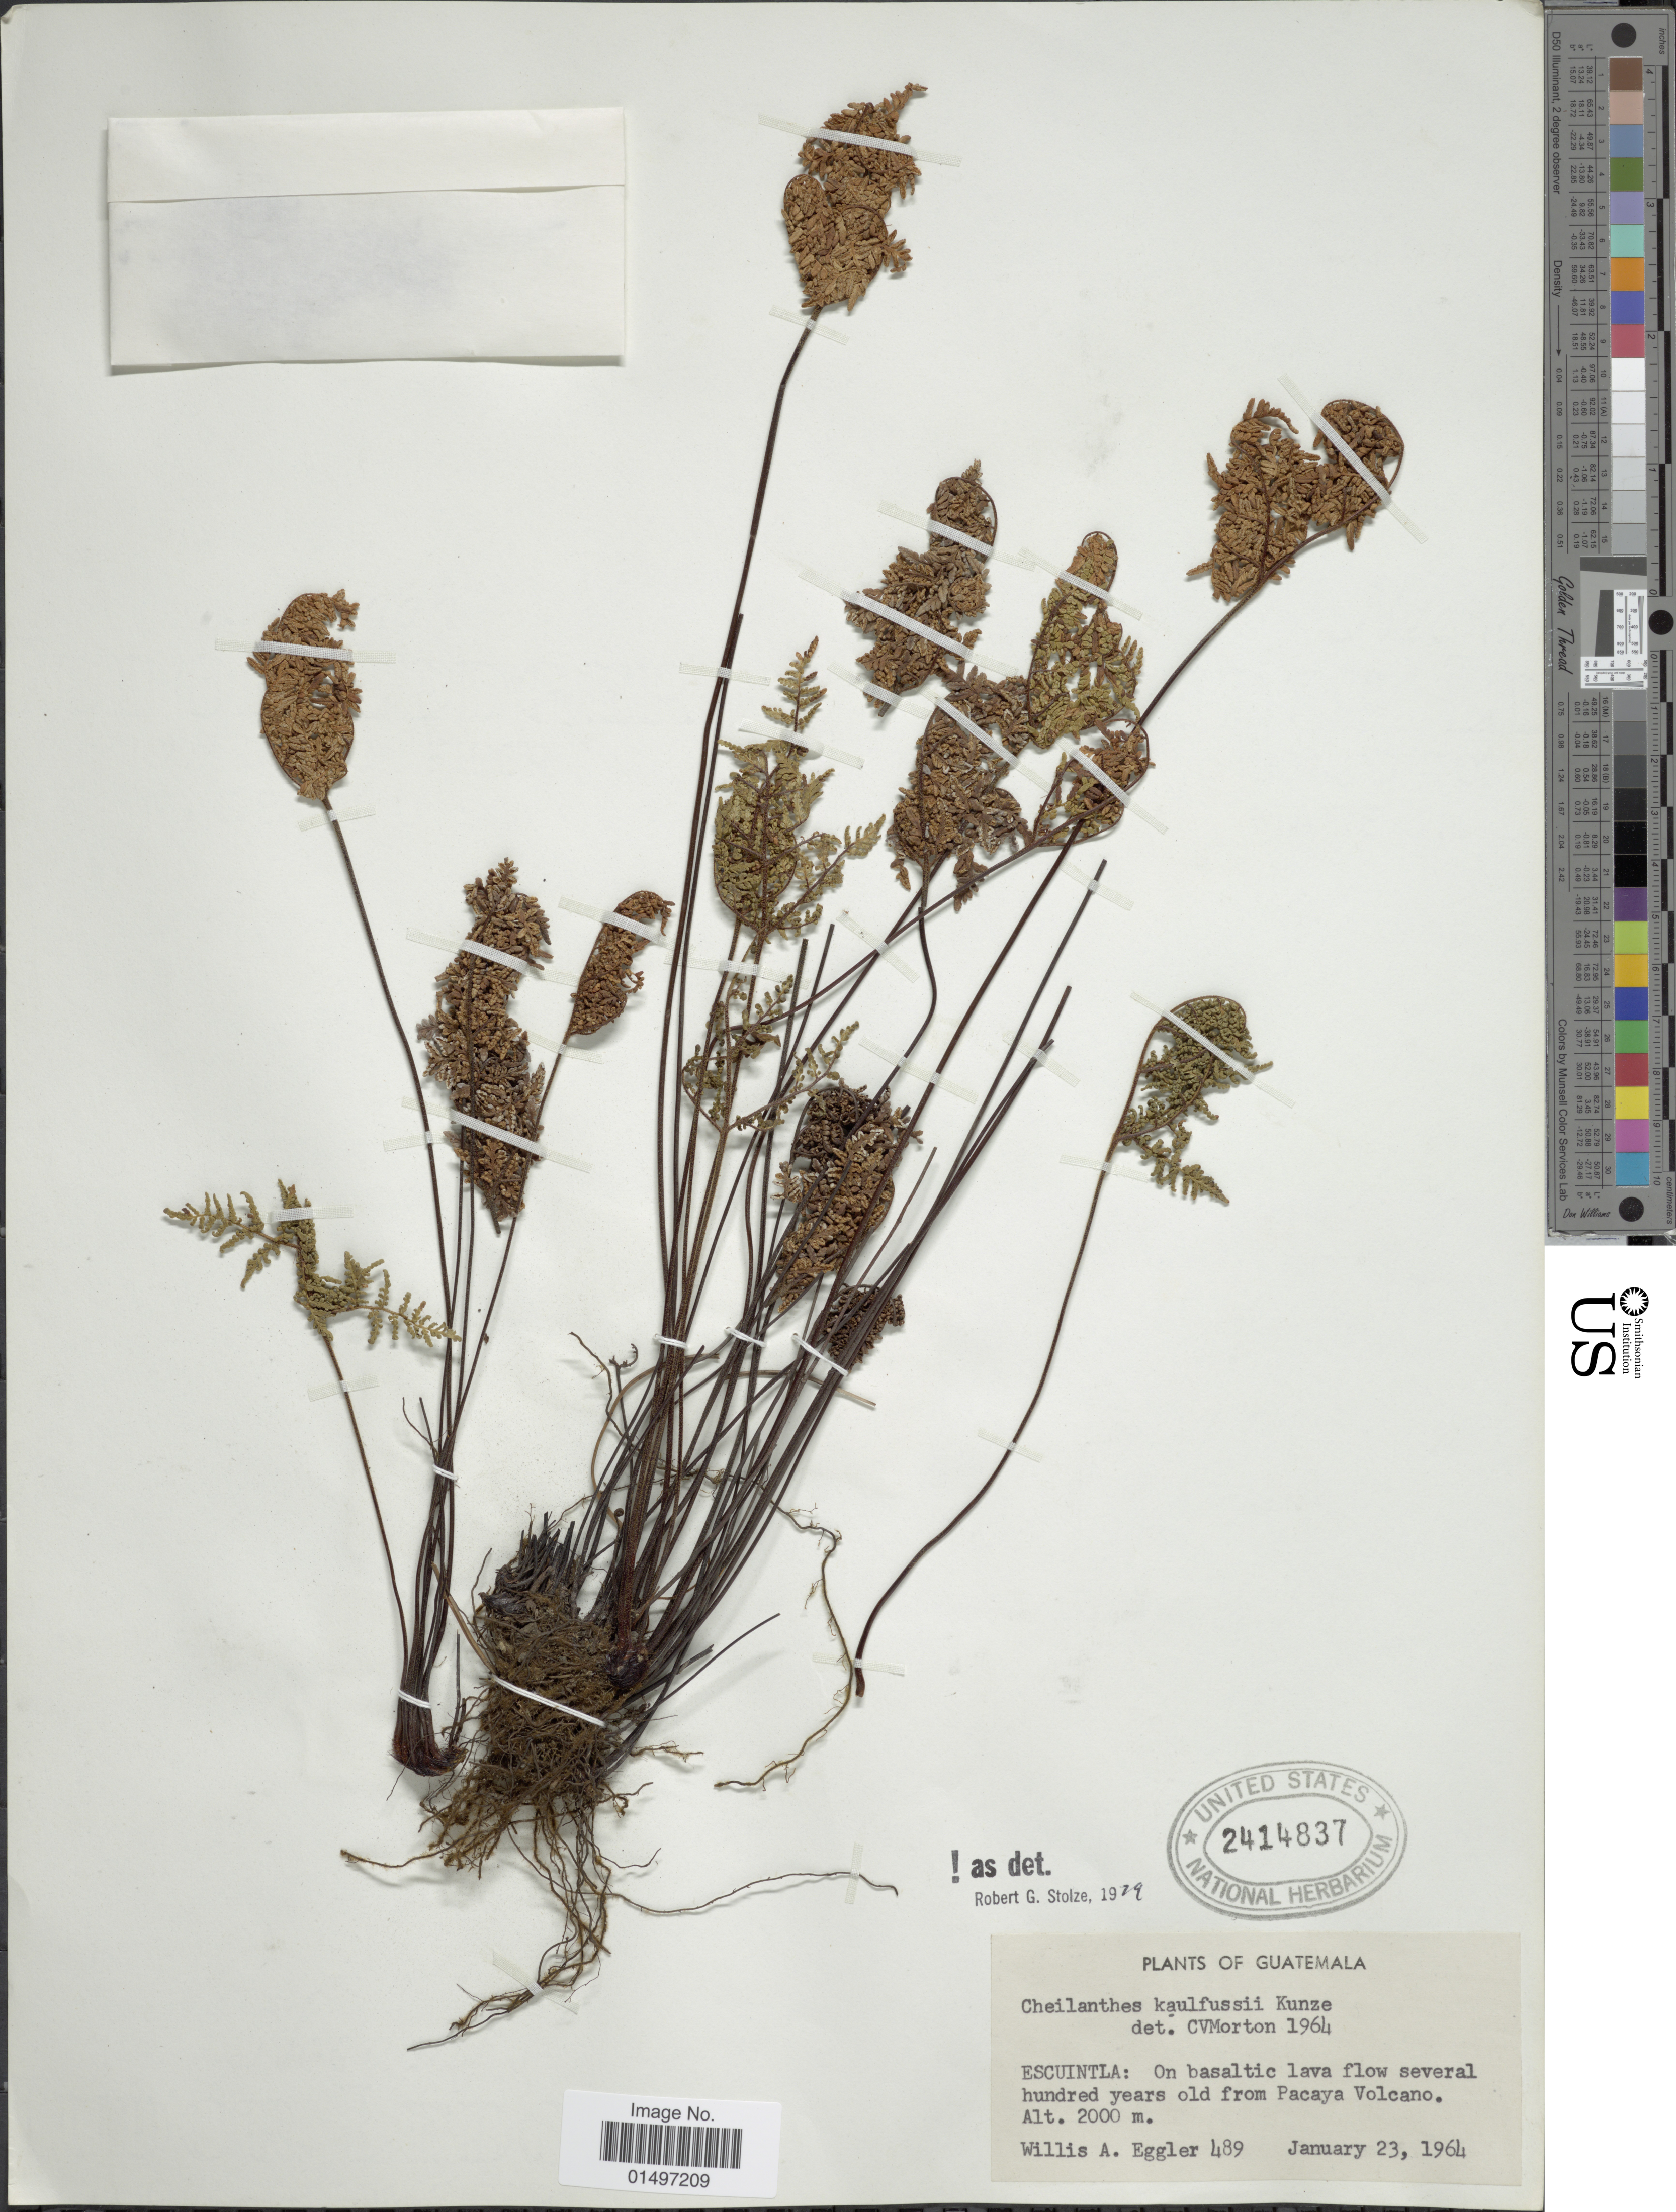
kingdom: Plantae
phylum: Tracheophyta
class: Polypodiopsida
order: Polypodiales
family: Pteridaceae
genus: Gaga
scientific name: Gaga kaulfussii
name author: (Kunze) Fay W. Li & Windham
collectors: W. A. Eggler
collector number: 489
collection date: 1964-01-23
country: Guatemala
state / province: Escuintla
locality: Guatemala, on basic lava flow several hundred years old from Pacaya Volcano.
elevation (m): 2000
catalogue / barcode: US 2414837